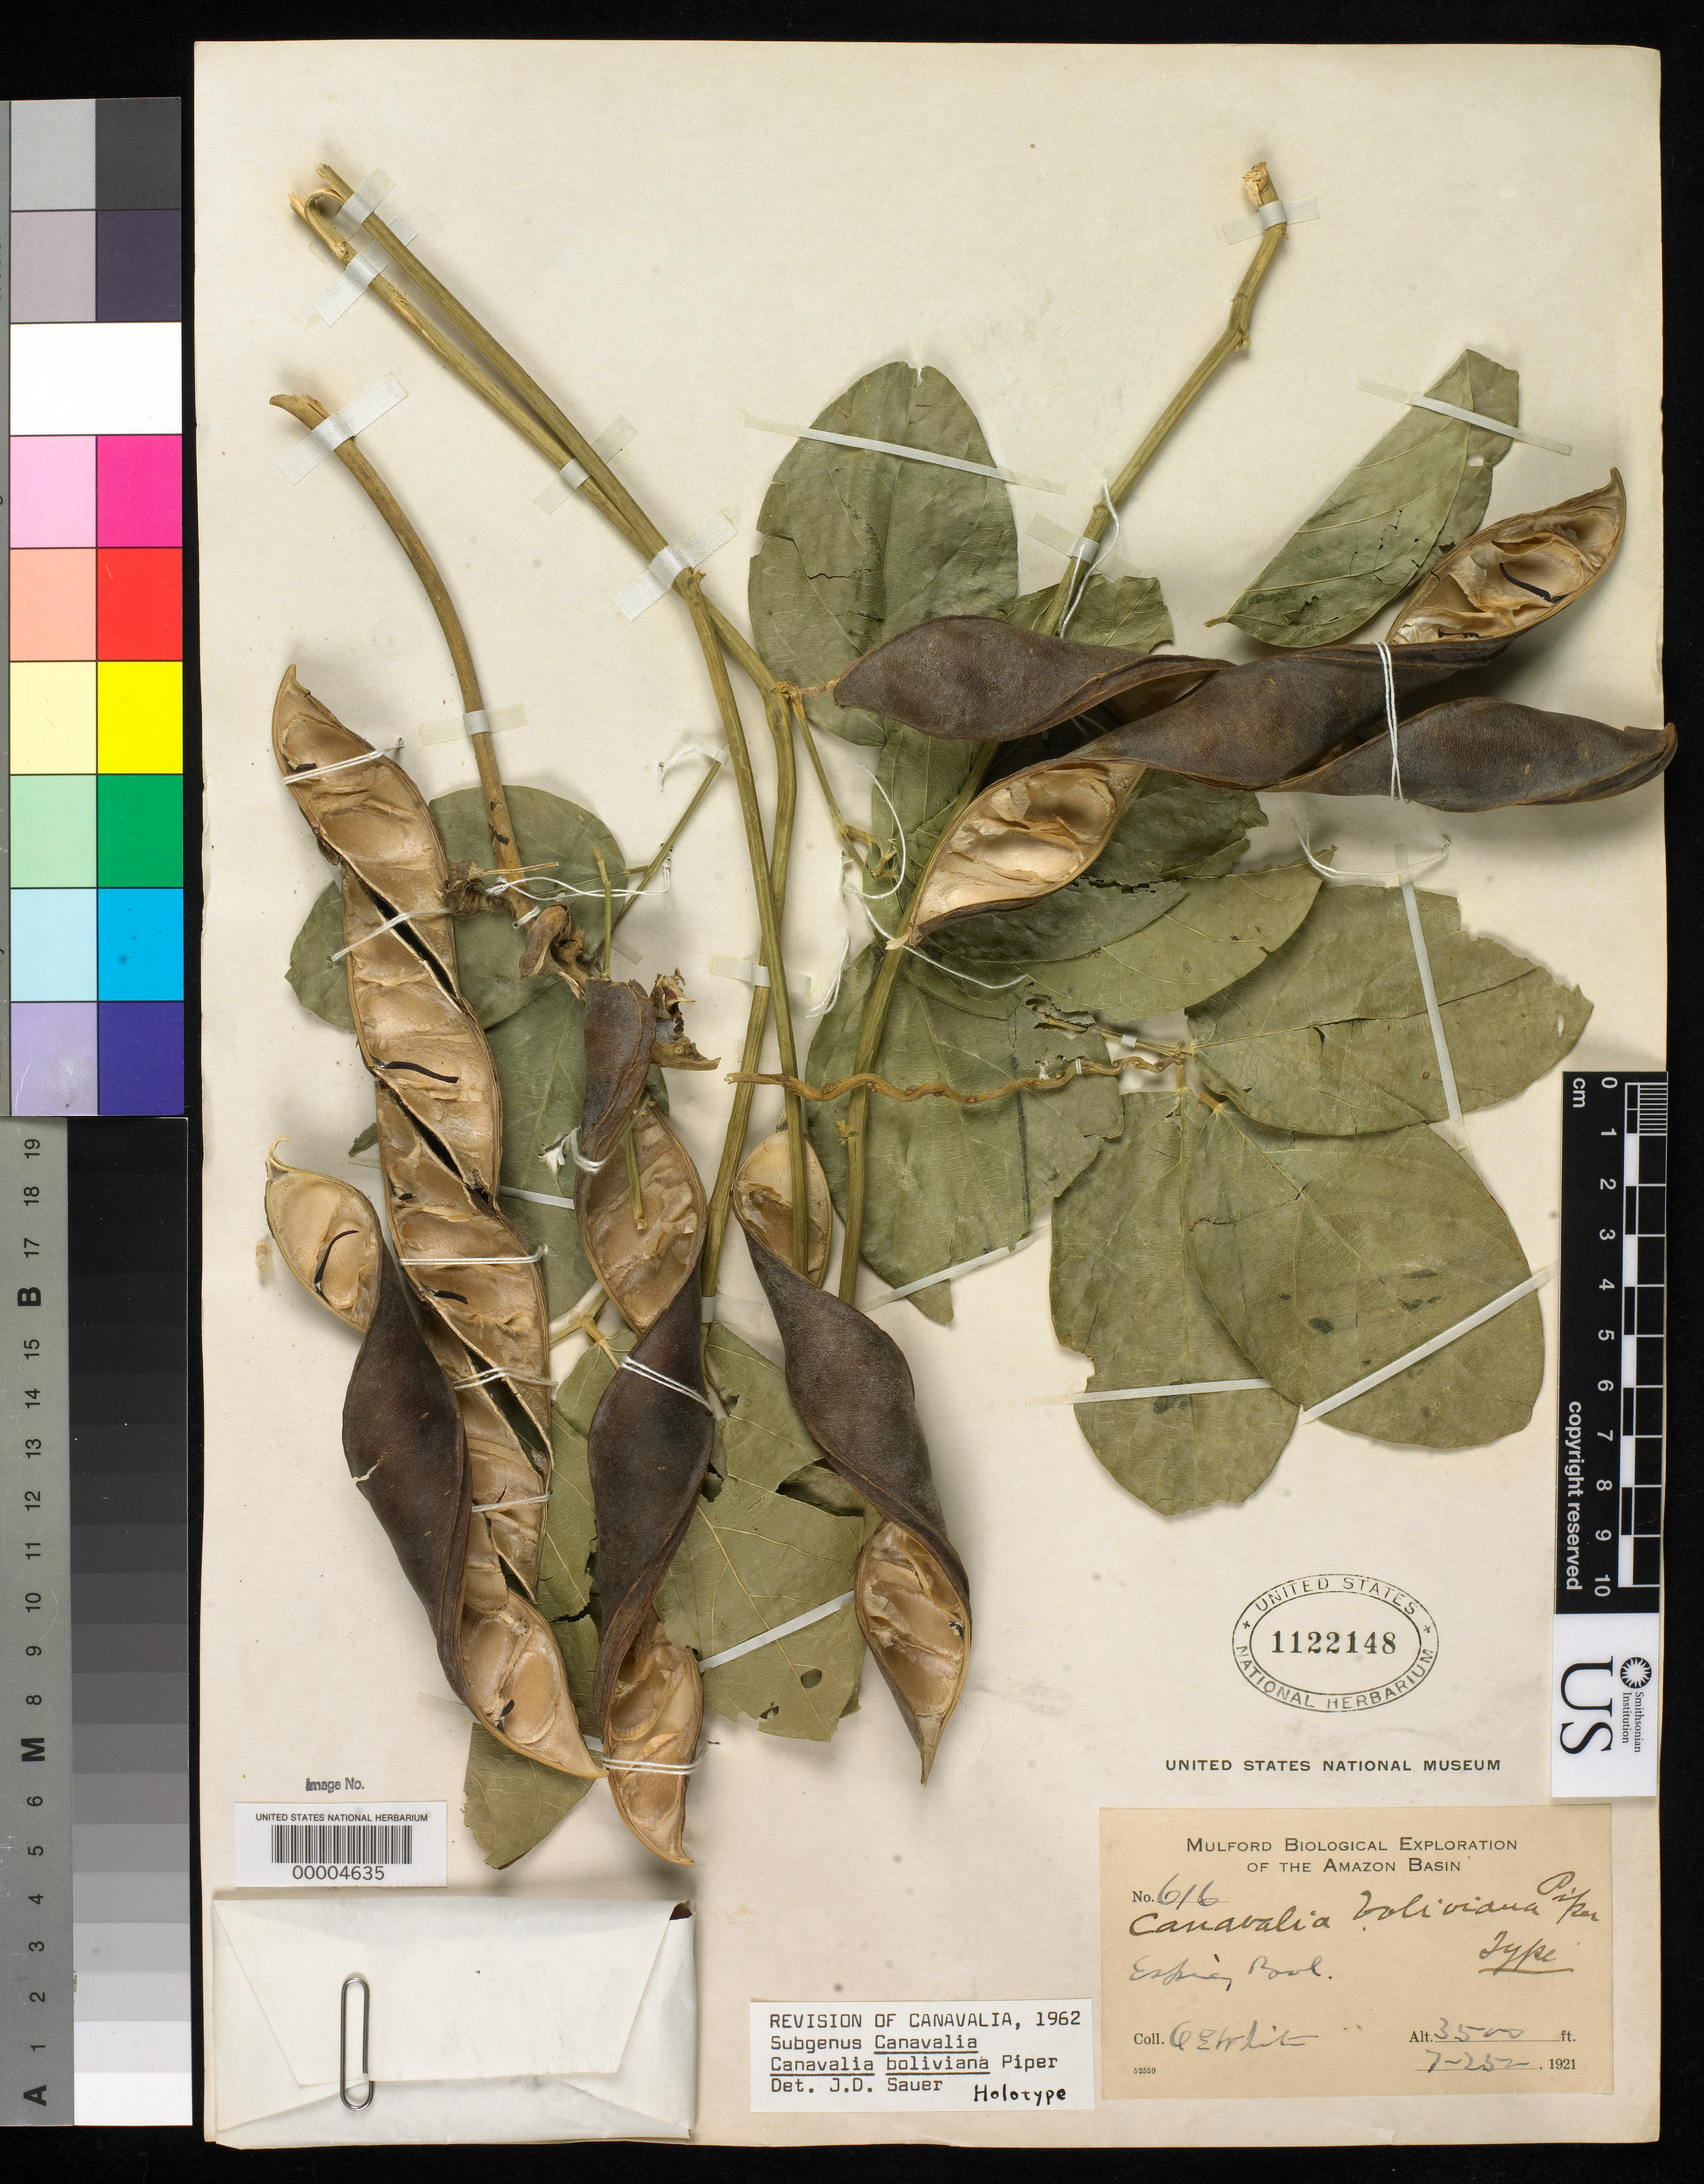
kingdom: Plantae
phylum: Tracheophyta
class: Magnoliopsida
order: Fabales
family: Fabaceae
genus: Canavalia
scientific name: Canavalia boliviana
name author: Piper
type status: Holotype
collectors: O. E. White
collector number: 616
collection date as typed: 7-25-1921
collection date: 1921-07-25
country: Bolivia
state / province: La Paz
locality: Espia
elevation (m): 1067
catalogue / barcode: US 1122148